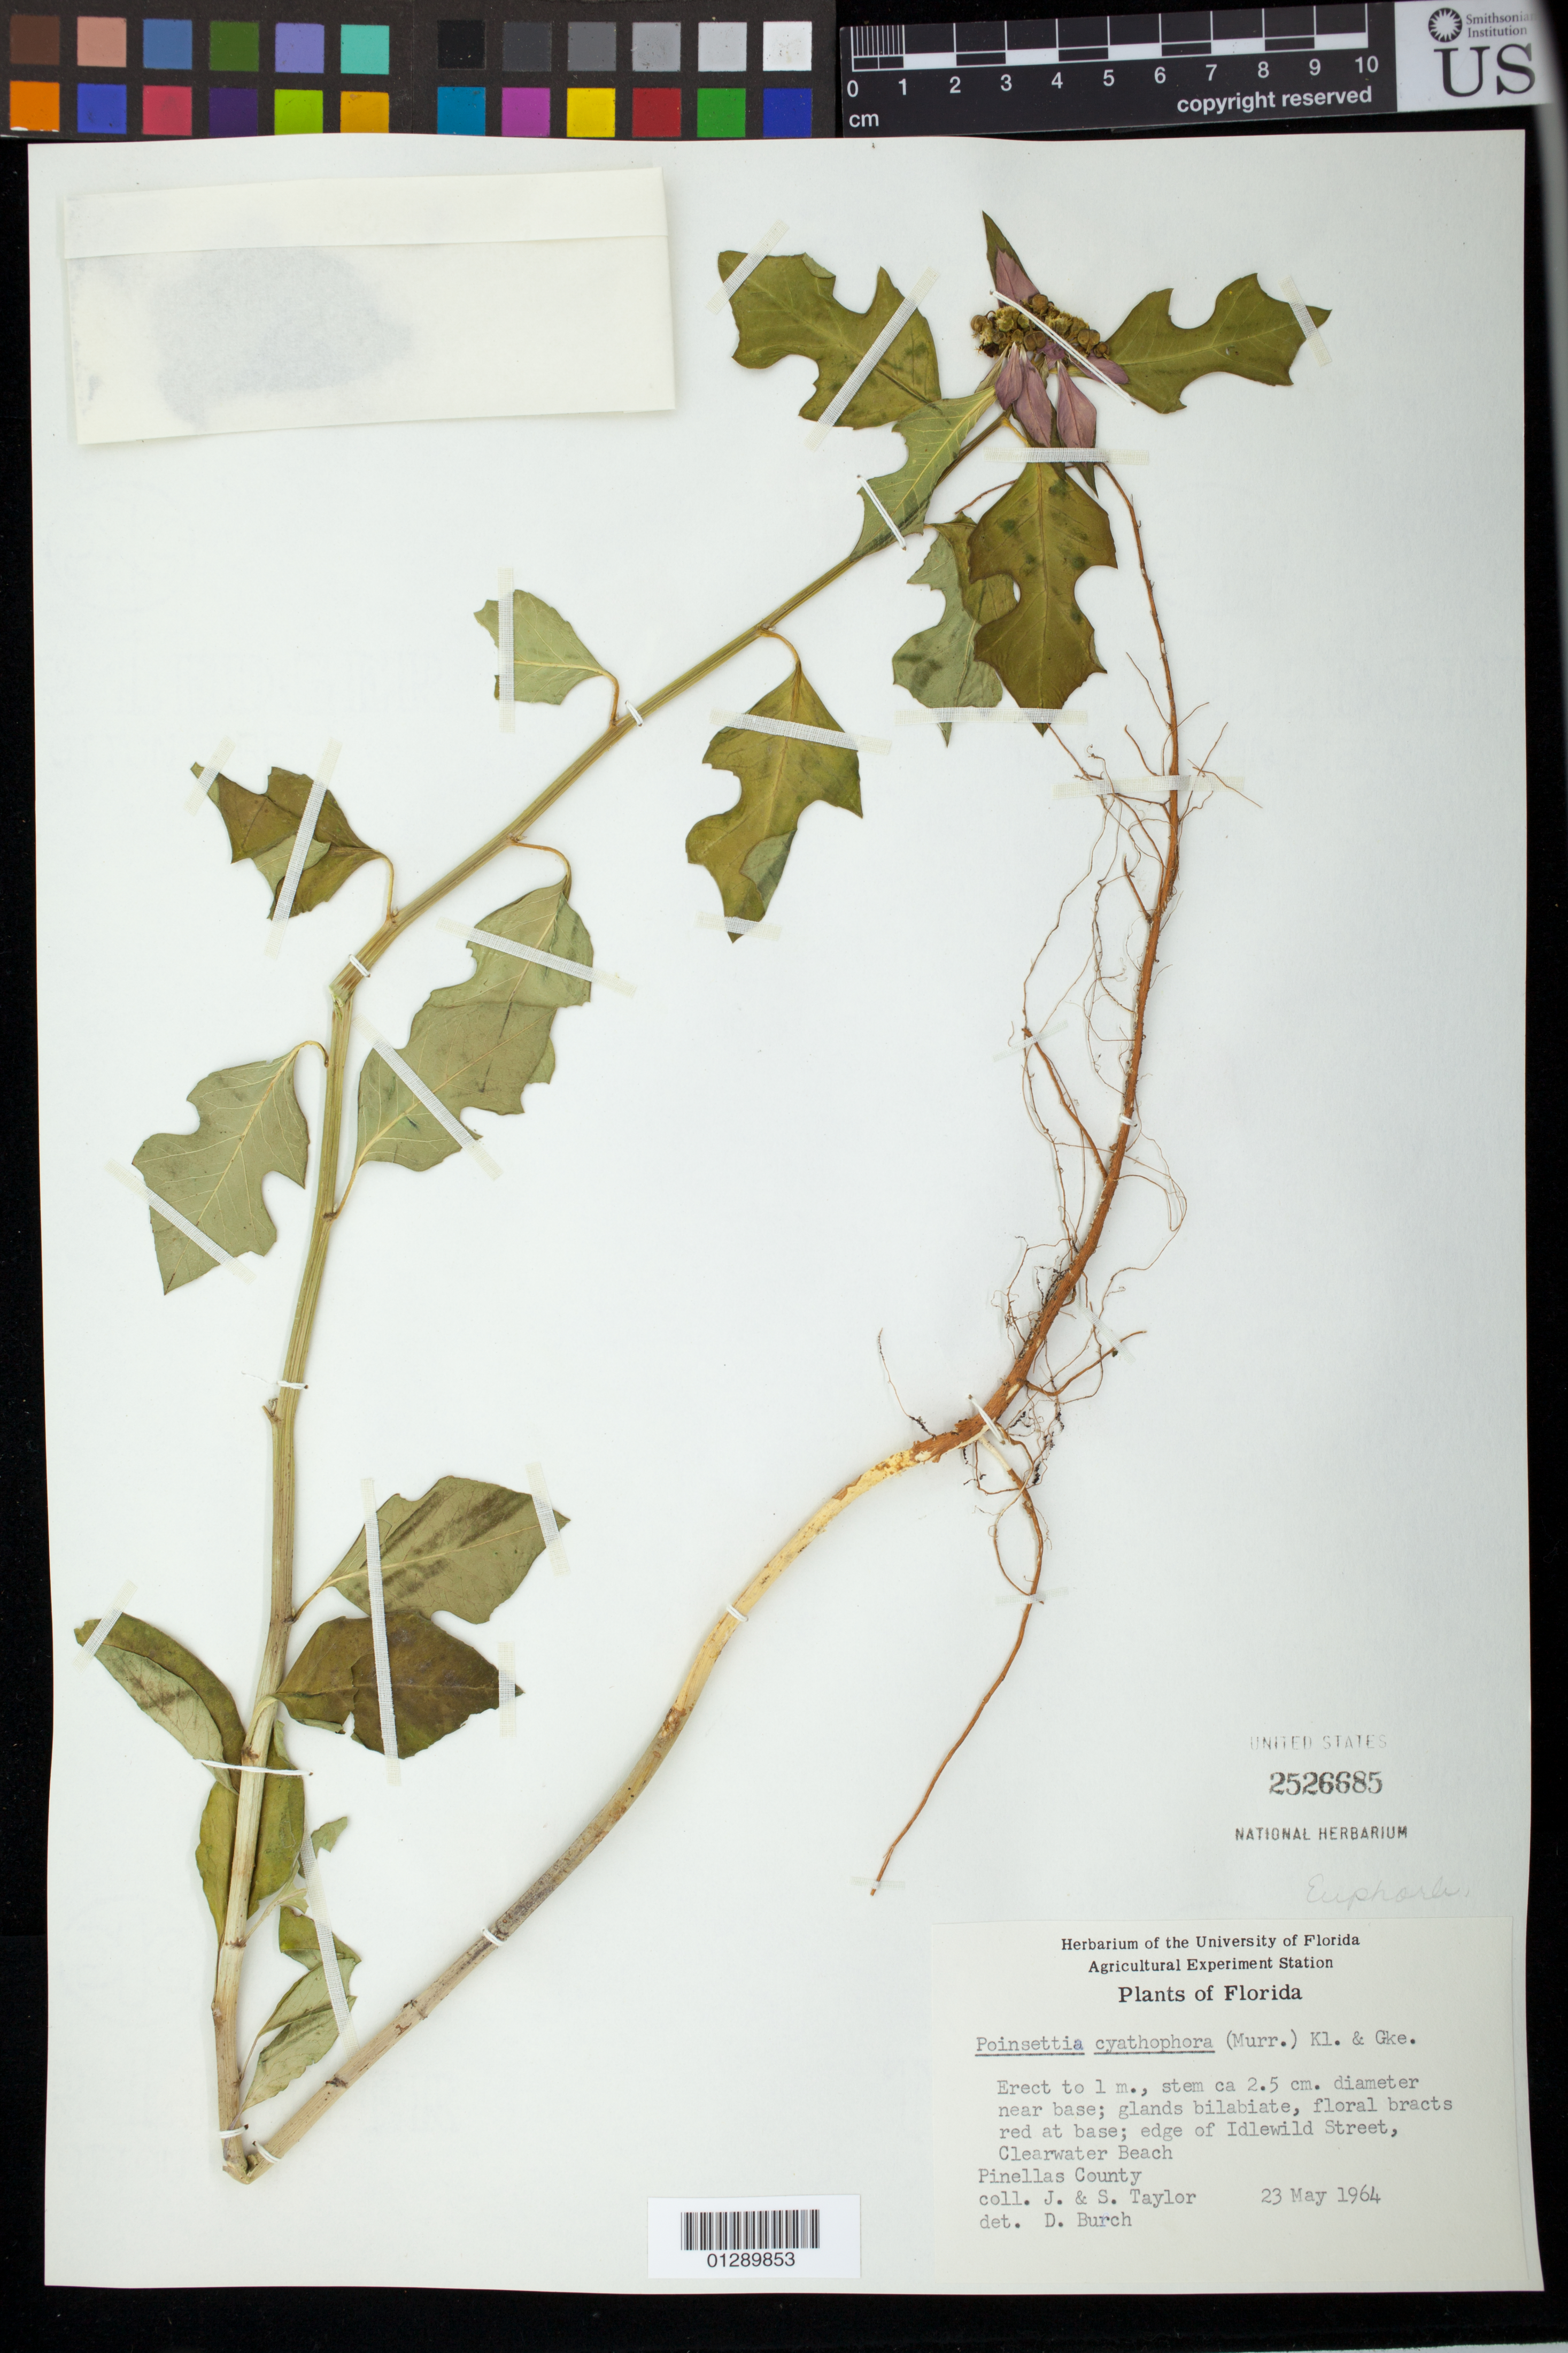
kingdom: Plantae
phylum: Tracheophyta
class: Magnoliopsida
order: Malpighiales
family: Euphorbiaceae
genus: Euphorbia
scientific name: Euphorbia heterophylla var. cyathophora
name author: (Murr.) Griseb.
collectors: J. Taylor, S. Taylor & D. Burch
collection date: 1964-05-23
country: United States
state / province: Florida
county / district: Pinellas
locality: edge of Idlewild Street, Clearwater Beach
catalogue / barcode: US 2526685